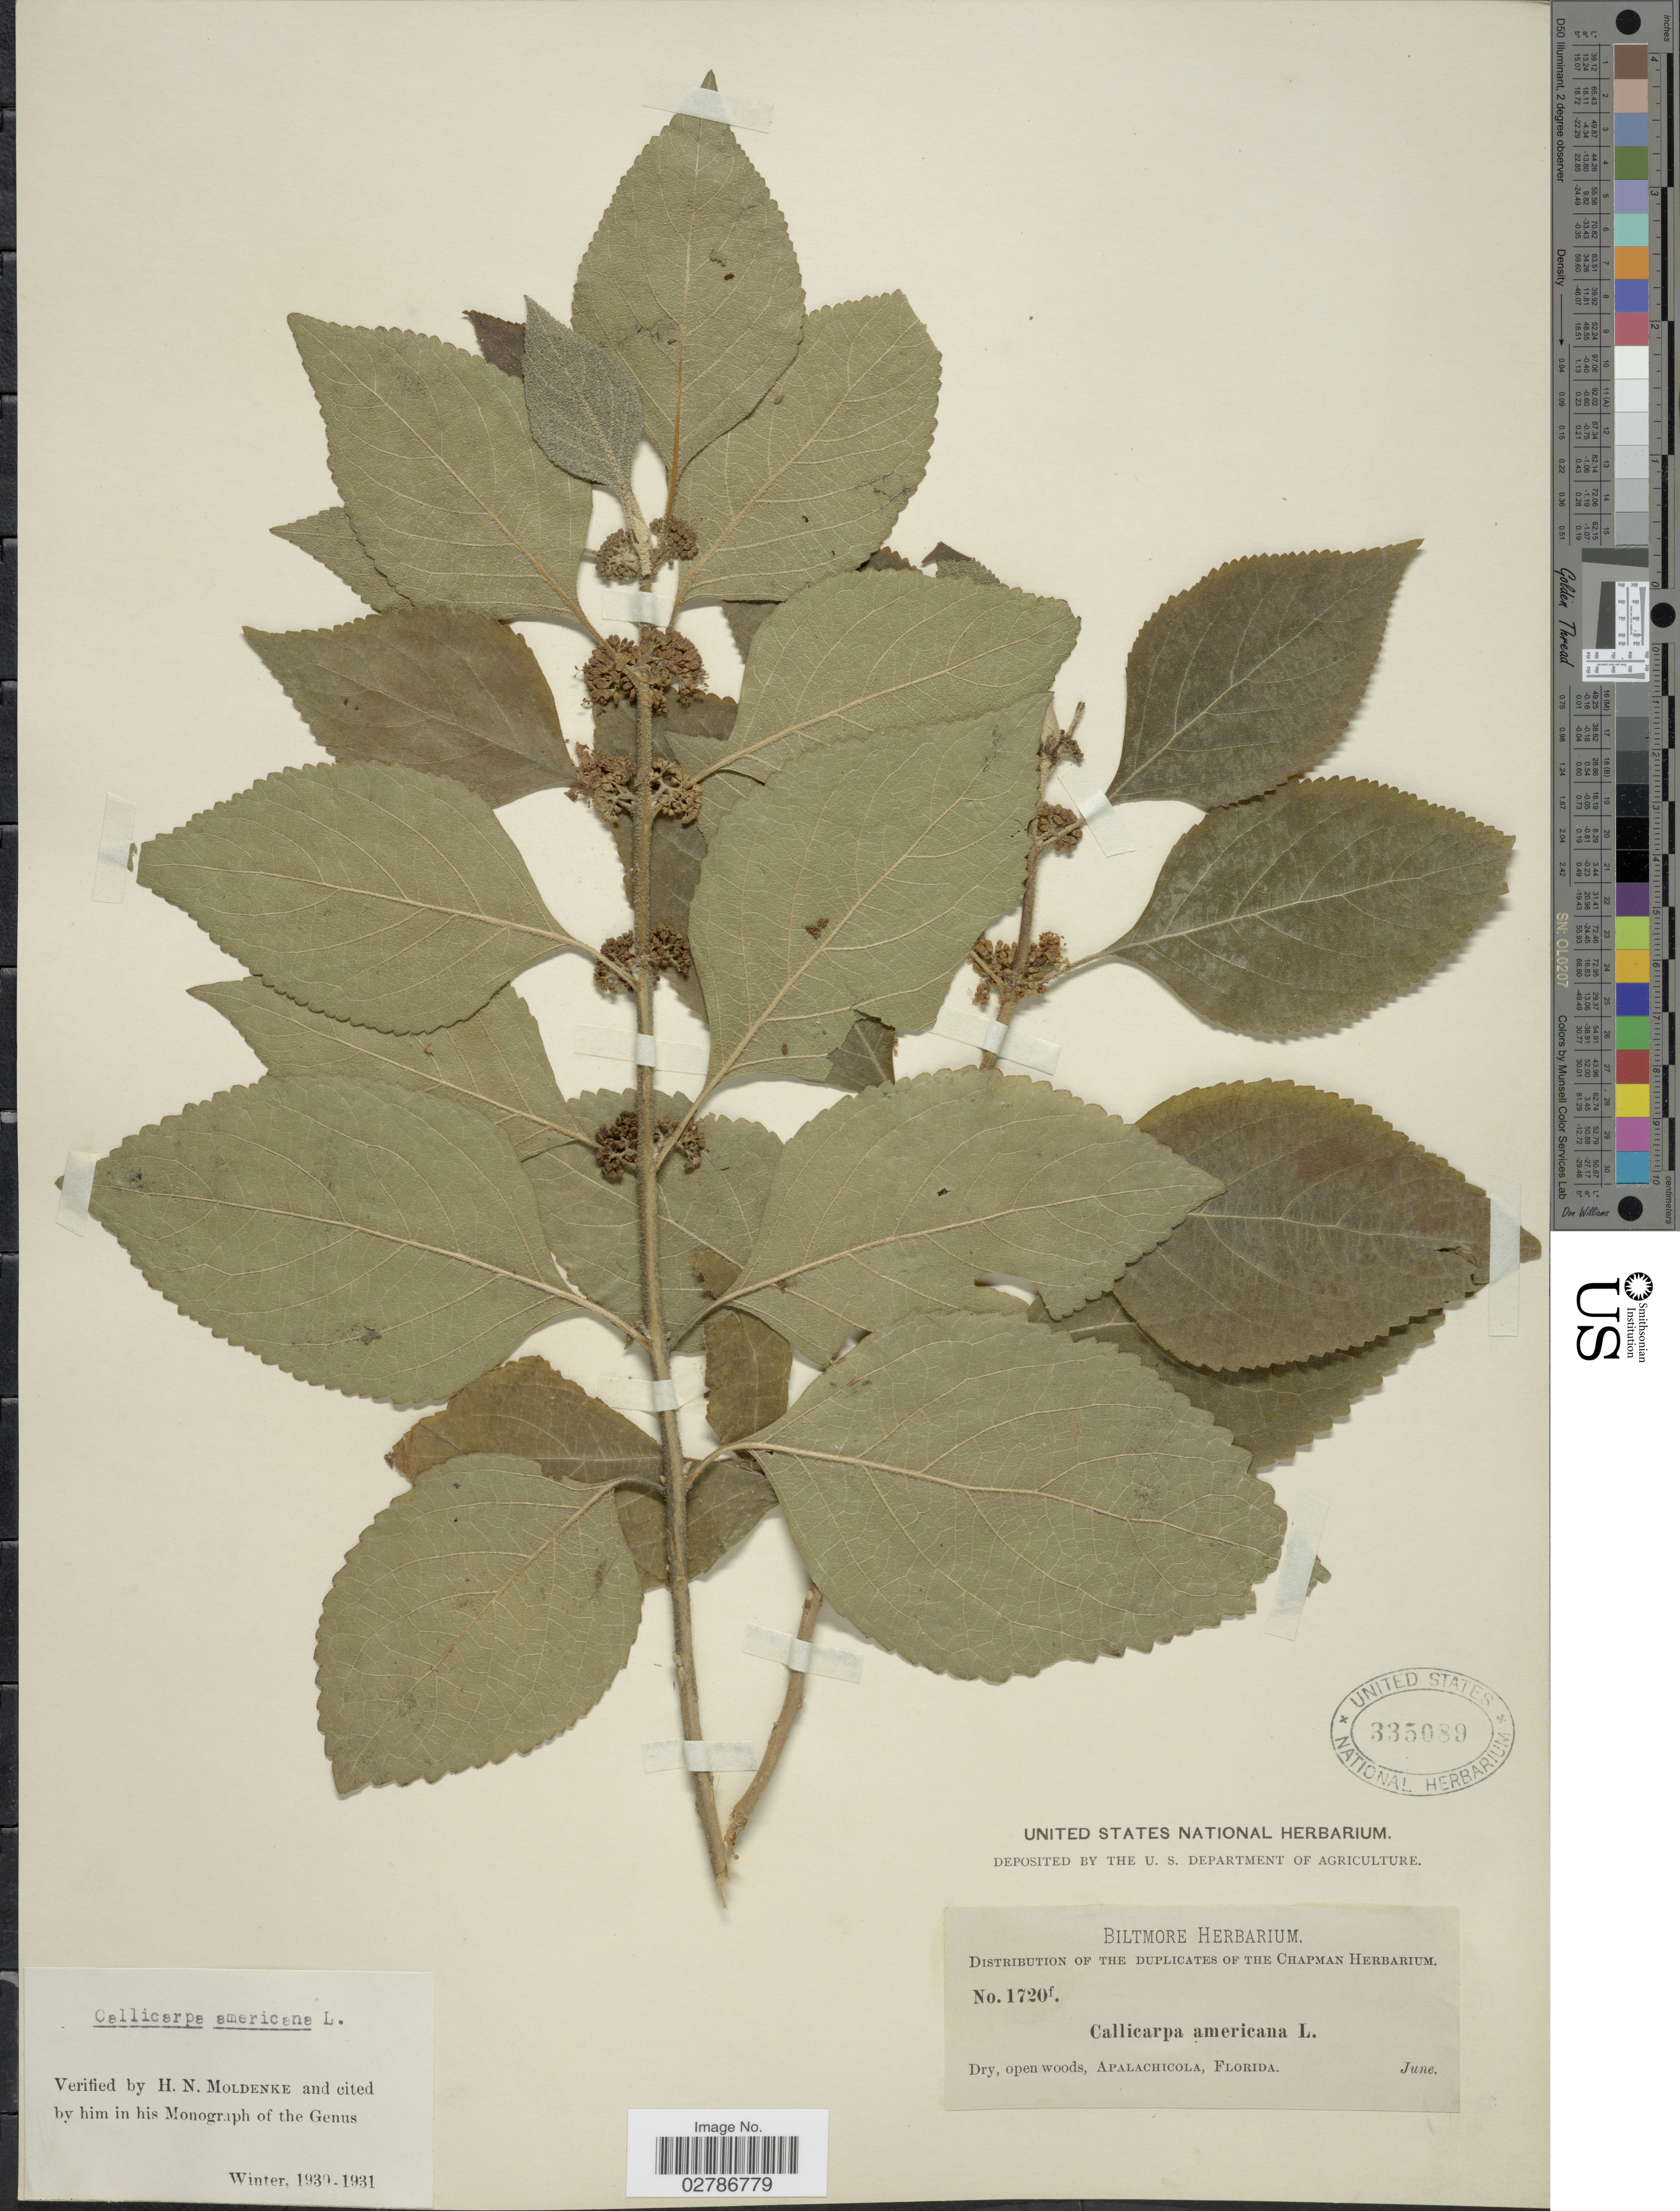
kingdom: Plantae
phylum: Tracheophyta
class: Magnoliopsida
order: Lamiales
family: Lamiaceae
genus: Callicarpa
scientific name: Callicarpa americana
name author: L.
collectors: ex herb. Biltmore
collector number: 1720f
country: United States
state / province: Florida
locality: Apalachicola.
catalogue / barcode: US 335089